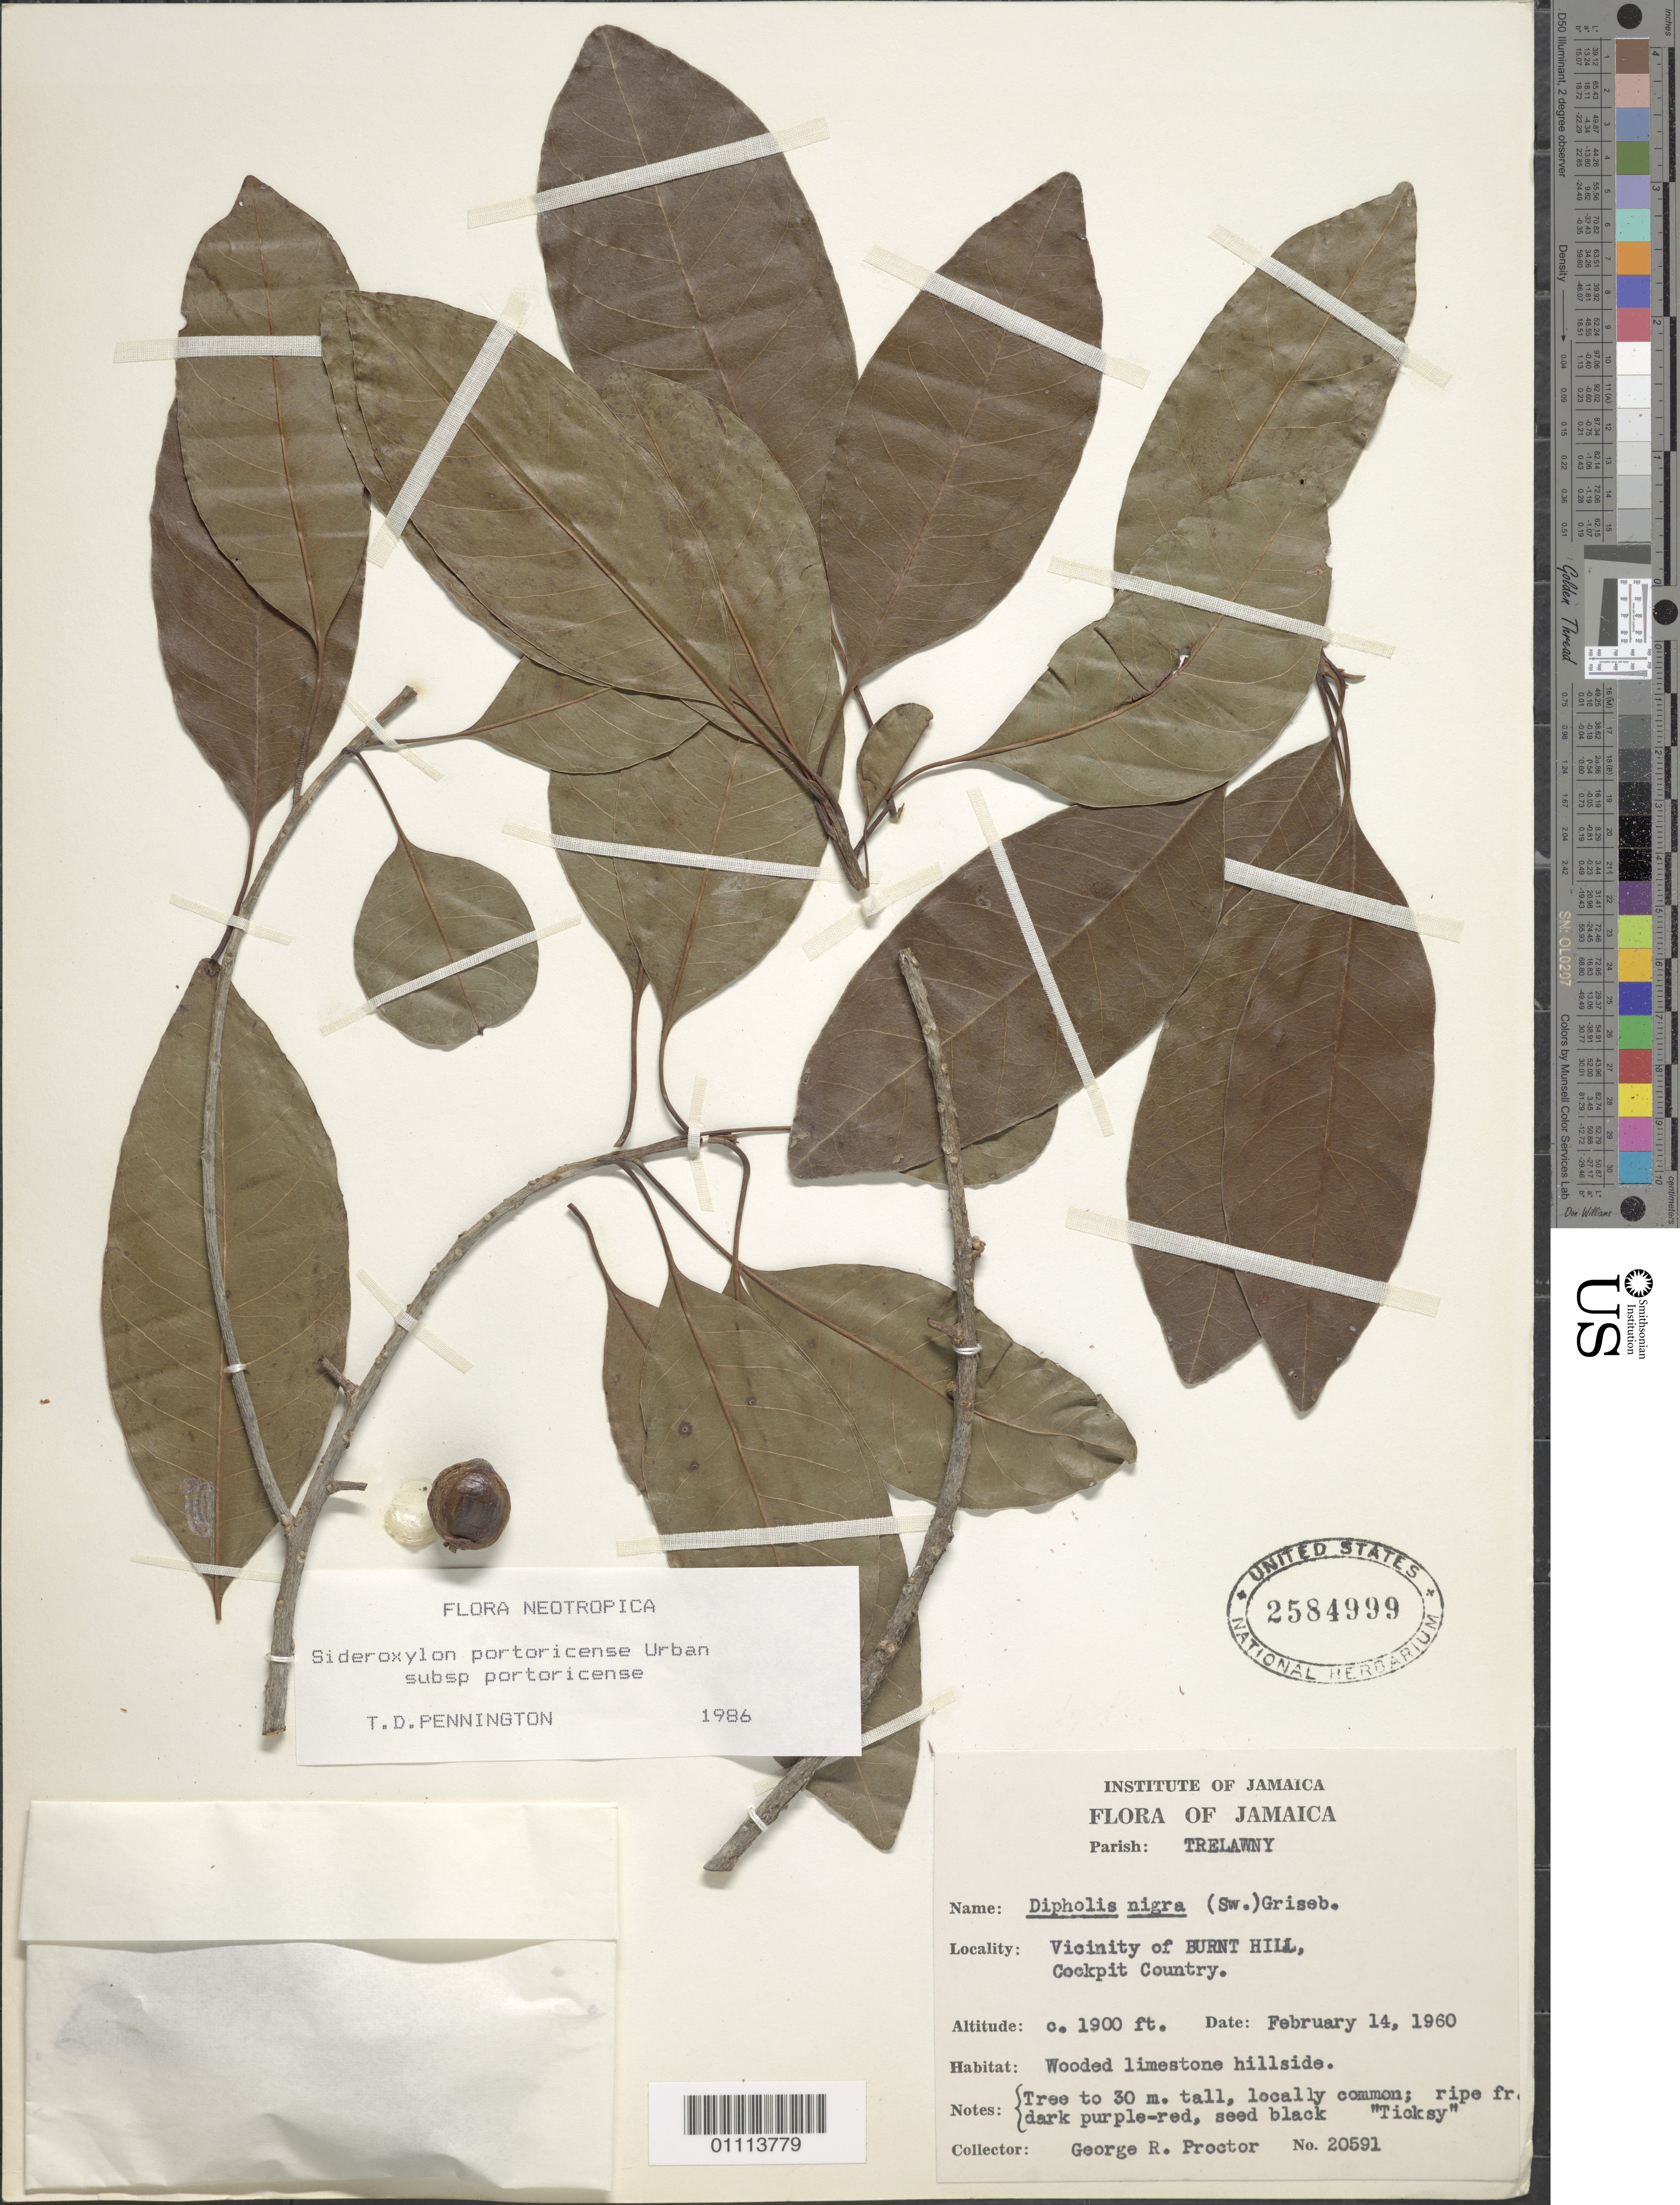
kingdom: Plantae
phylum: Tracheophyta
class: Magnoliopsida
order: Ericales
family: Sapotaceae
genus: Dipholis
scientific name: Dipholis nigra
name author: (Sw.) Griseb.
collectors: G. R. Proctor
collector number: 20591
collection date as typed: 14 Feb 1960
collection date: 1960-02-14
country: Jamaica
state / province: Trelawny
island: Jamaica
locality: Vicinity of Burnt Hill, Cockpit Country, wooded limestone hillside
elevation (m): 579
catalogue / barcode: US 2584999